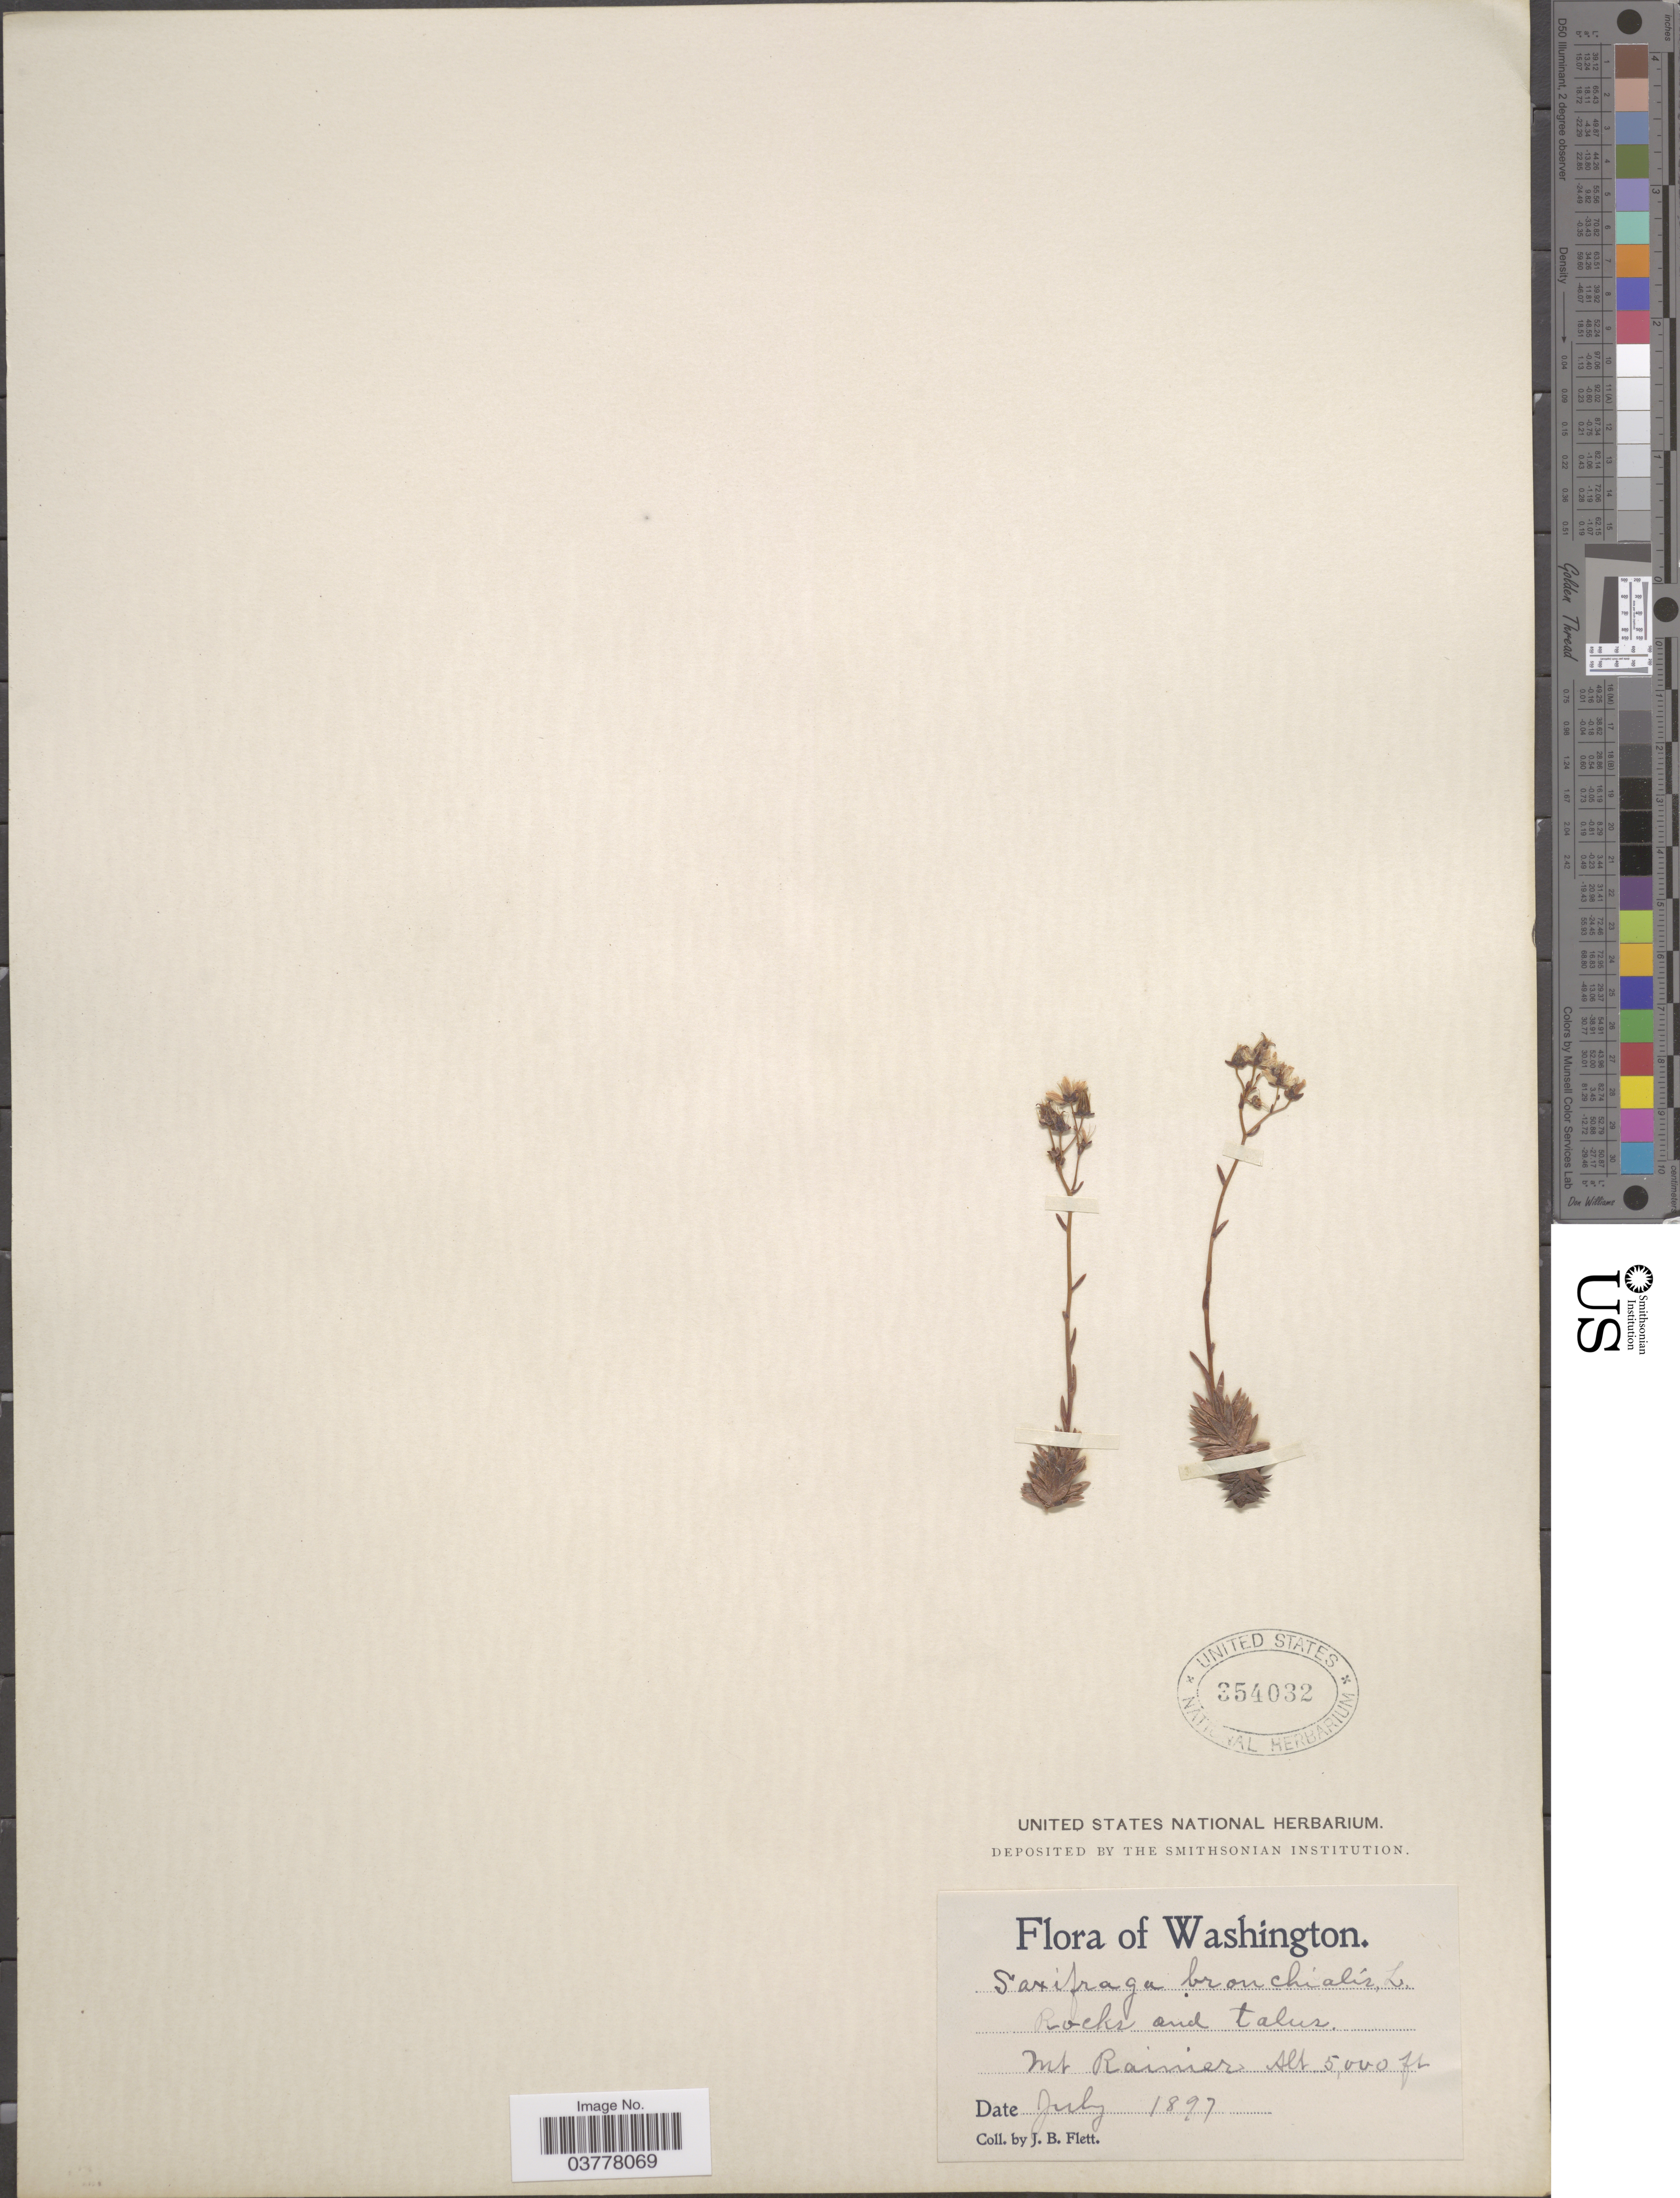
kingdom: Plantae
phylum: Tracheophyta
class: Magnoliopsida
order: Saxifragales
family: Saxifragaceae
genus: Saxifraga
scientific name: Saxifraga bronchialis subsp. austromontana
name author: (Wiegand) Piper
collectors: J. Flett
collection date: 1897-07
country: United States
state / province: Washington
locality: Mt. Rainier.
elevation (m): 1524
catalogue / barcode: US 354032